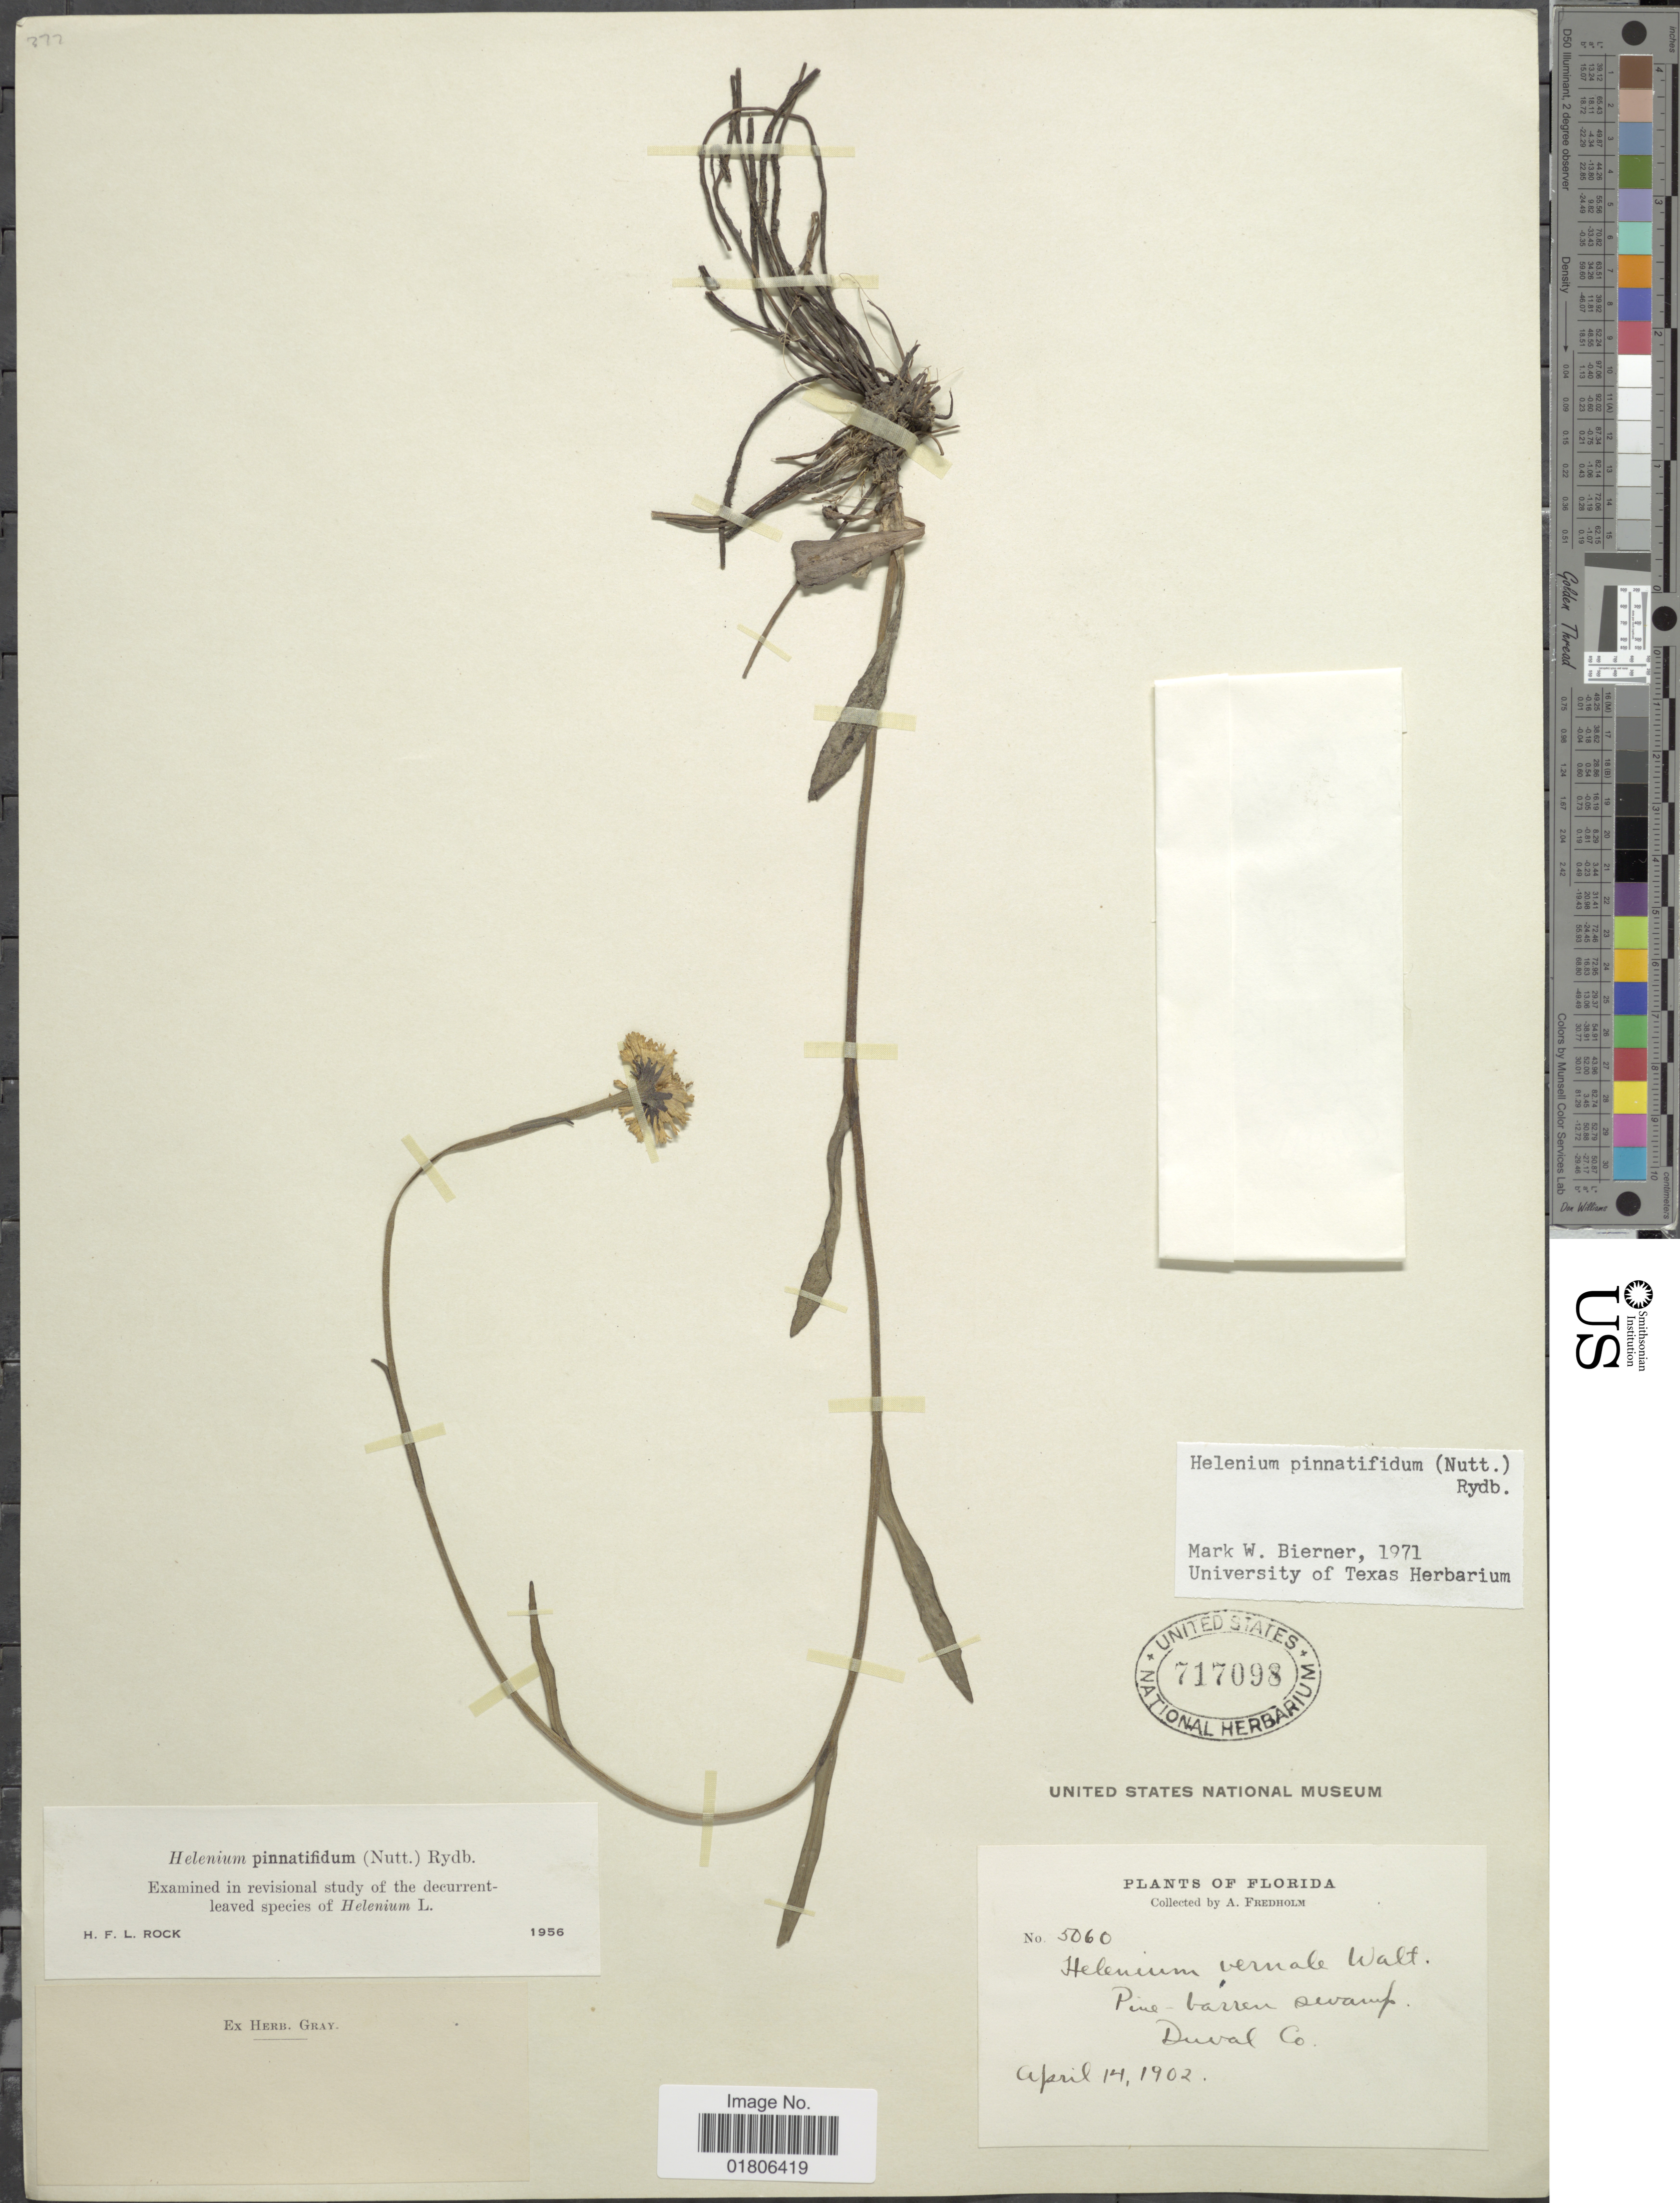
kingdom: Plantae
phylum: Tracheophyta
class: Magnoliopsida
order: Asterales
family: Asteraceae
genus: Helenium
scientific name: Helenium pinnatifidum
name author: (Schwein. ex Nutt.) Rydb.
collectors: A. Fredholm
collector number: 5060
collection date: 1902-04-14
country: United States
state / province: Florida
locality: Pine-barren swamp, Duval Co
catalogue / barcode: US 717098